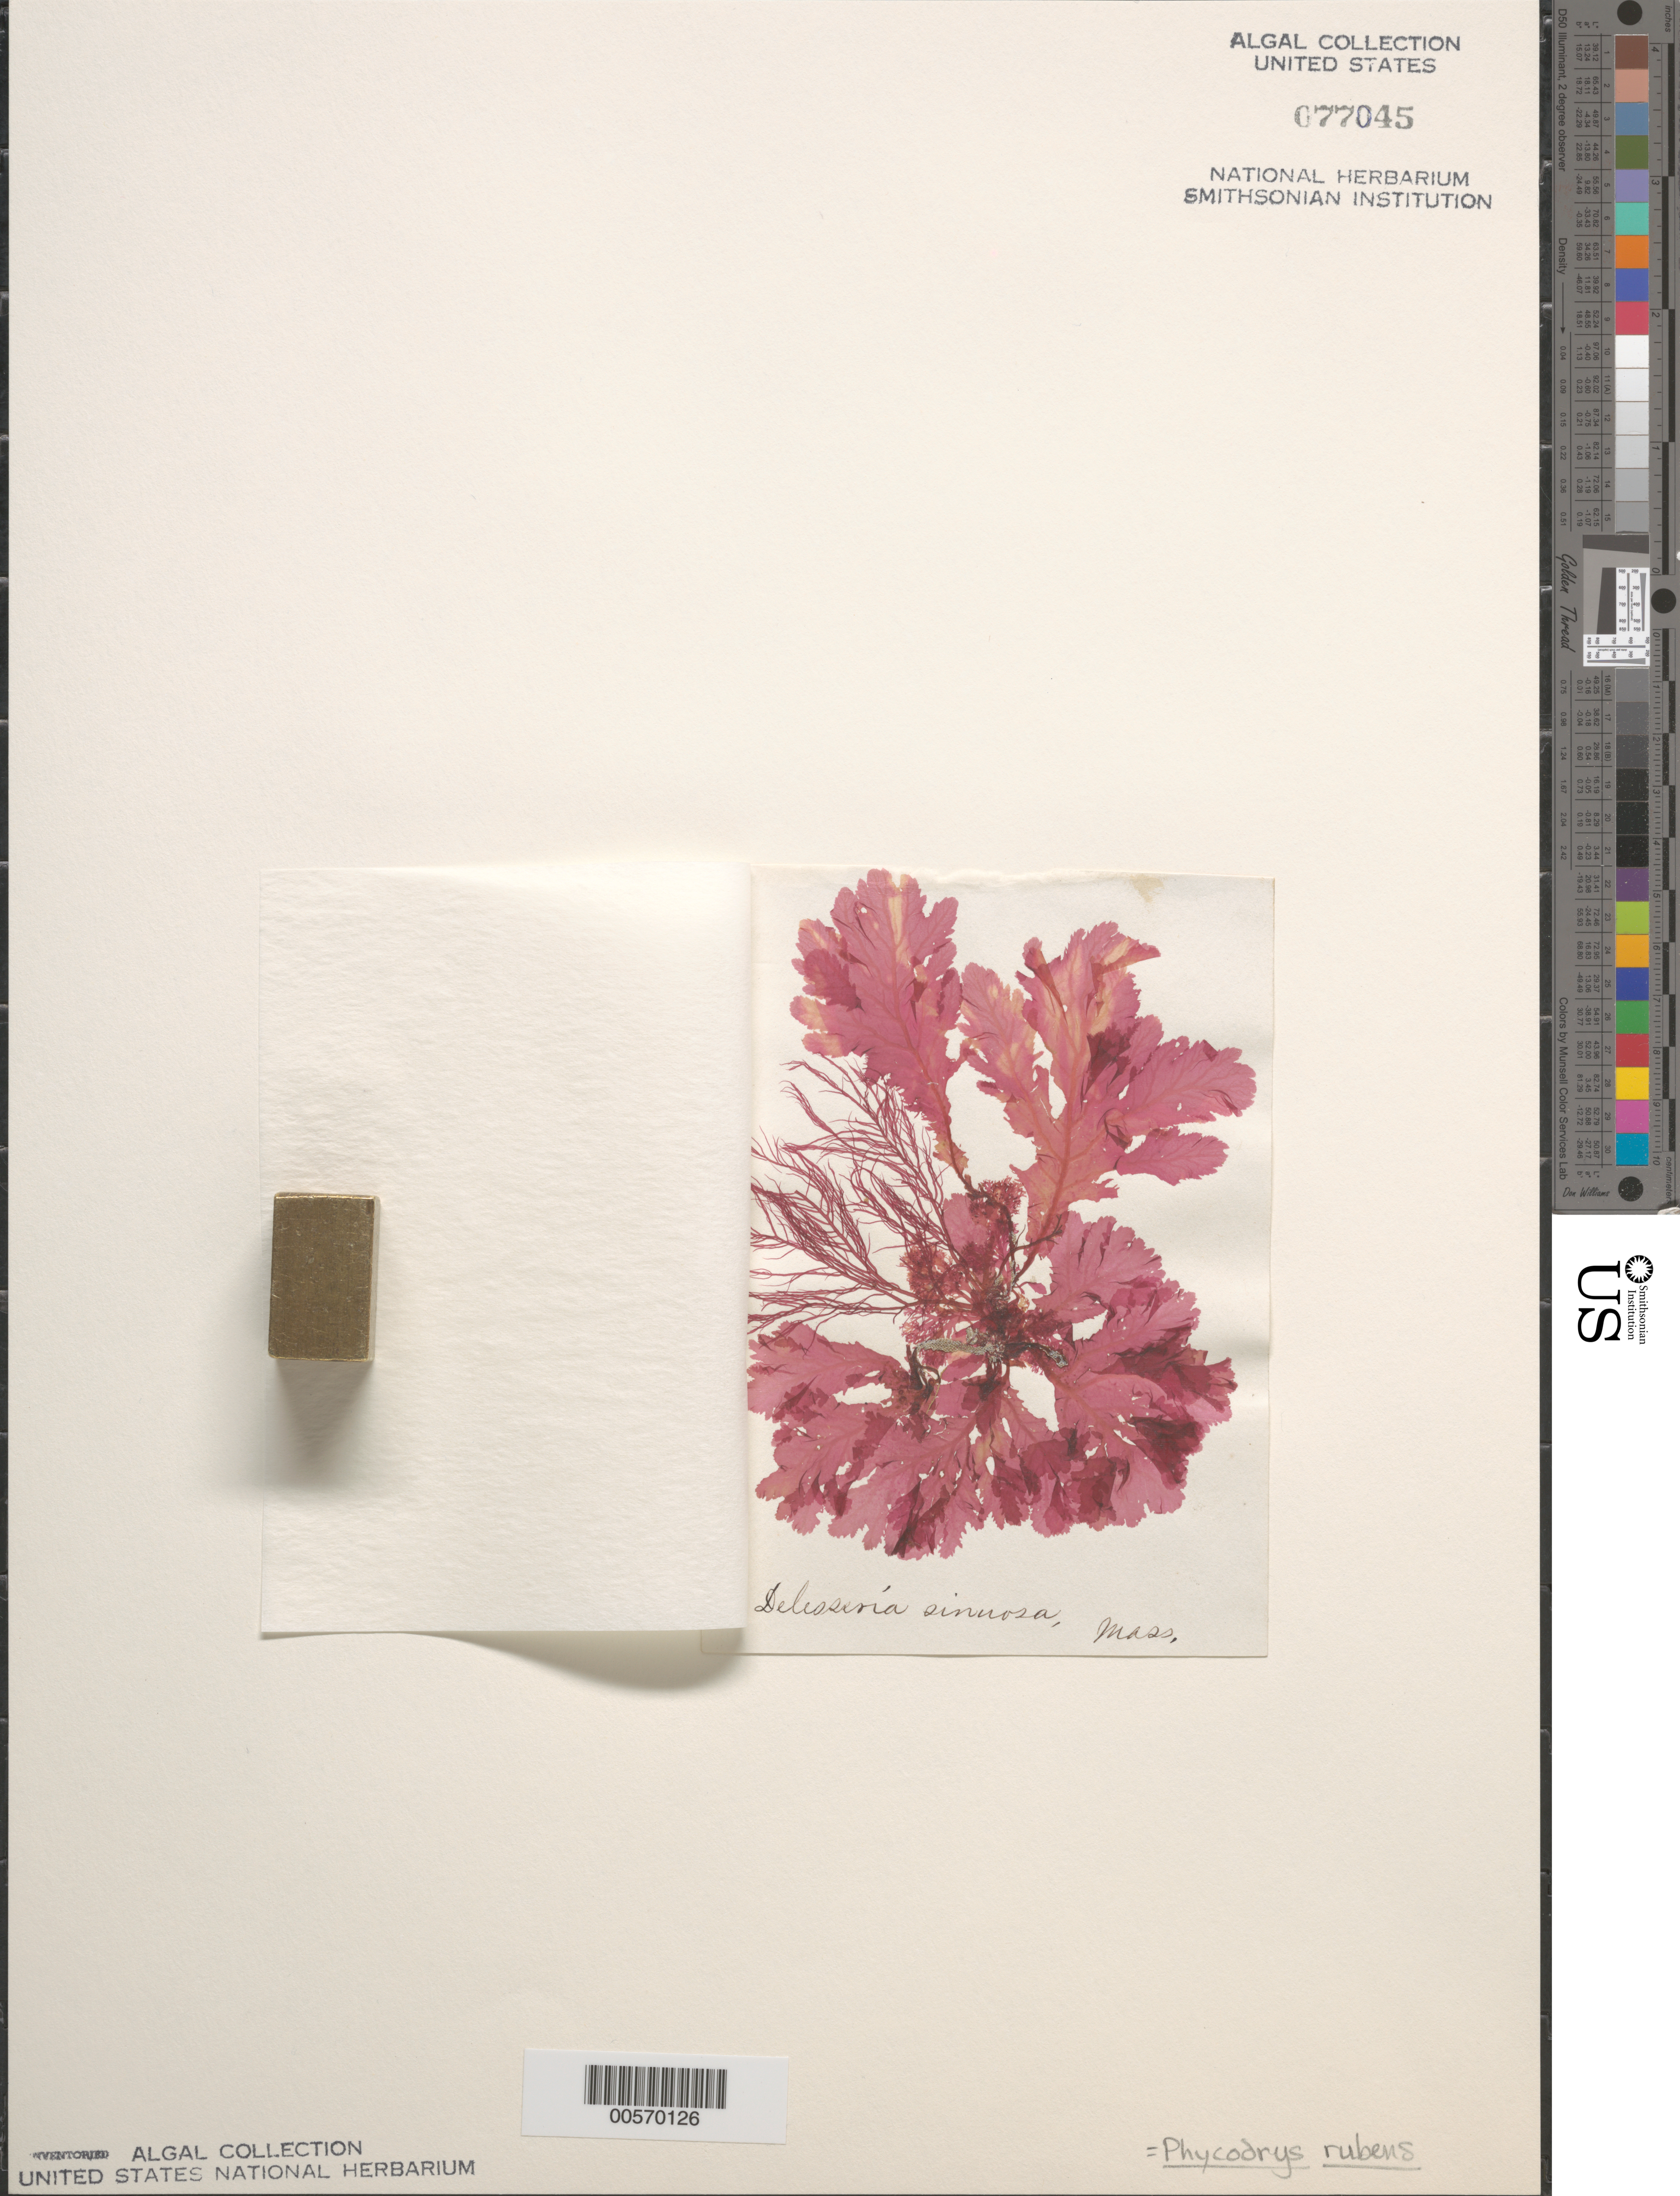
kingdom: Plantae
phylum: Rhodophyta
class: Florideophyceae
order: Ceramiales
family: Delesseriaceae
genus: Phycodrys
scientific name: Phycodrys rubens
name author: (L.) Batters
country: United States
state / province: Massachusetts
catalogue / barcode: US 77045